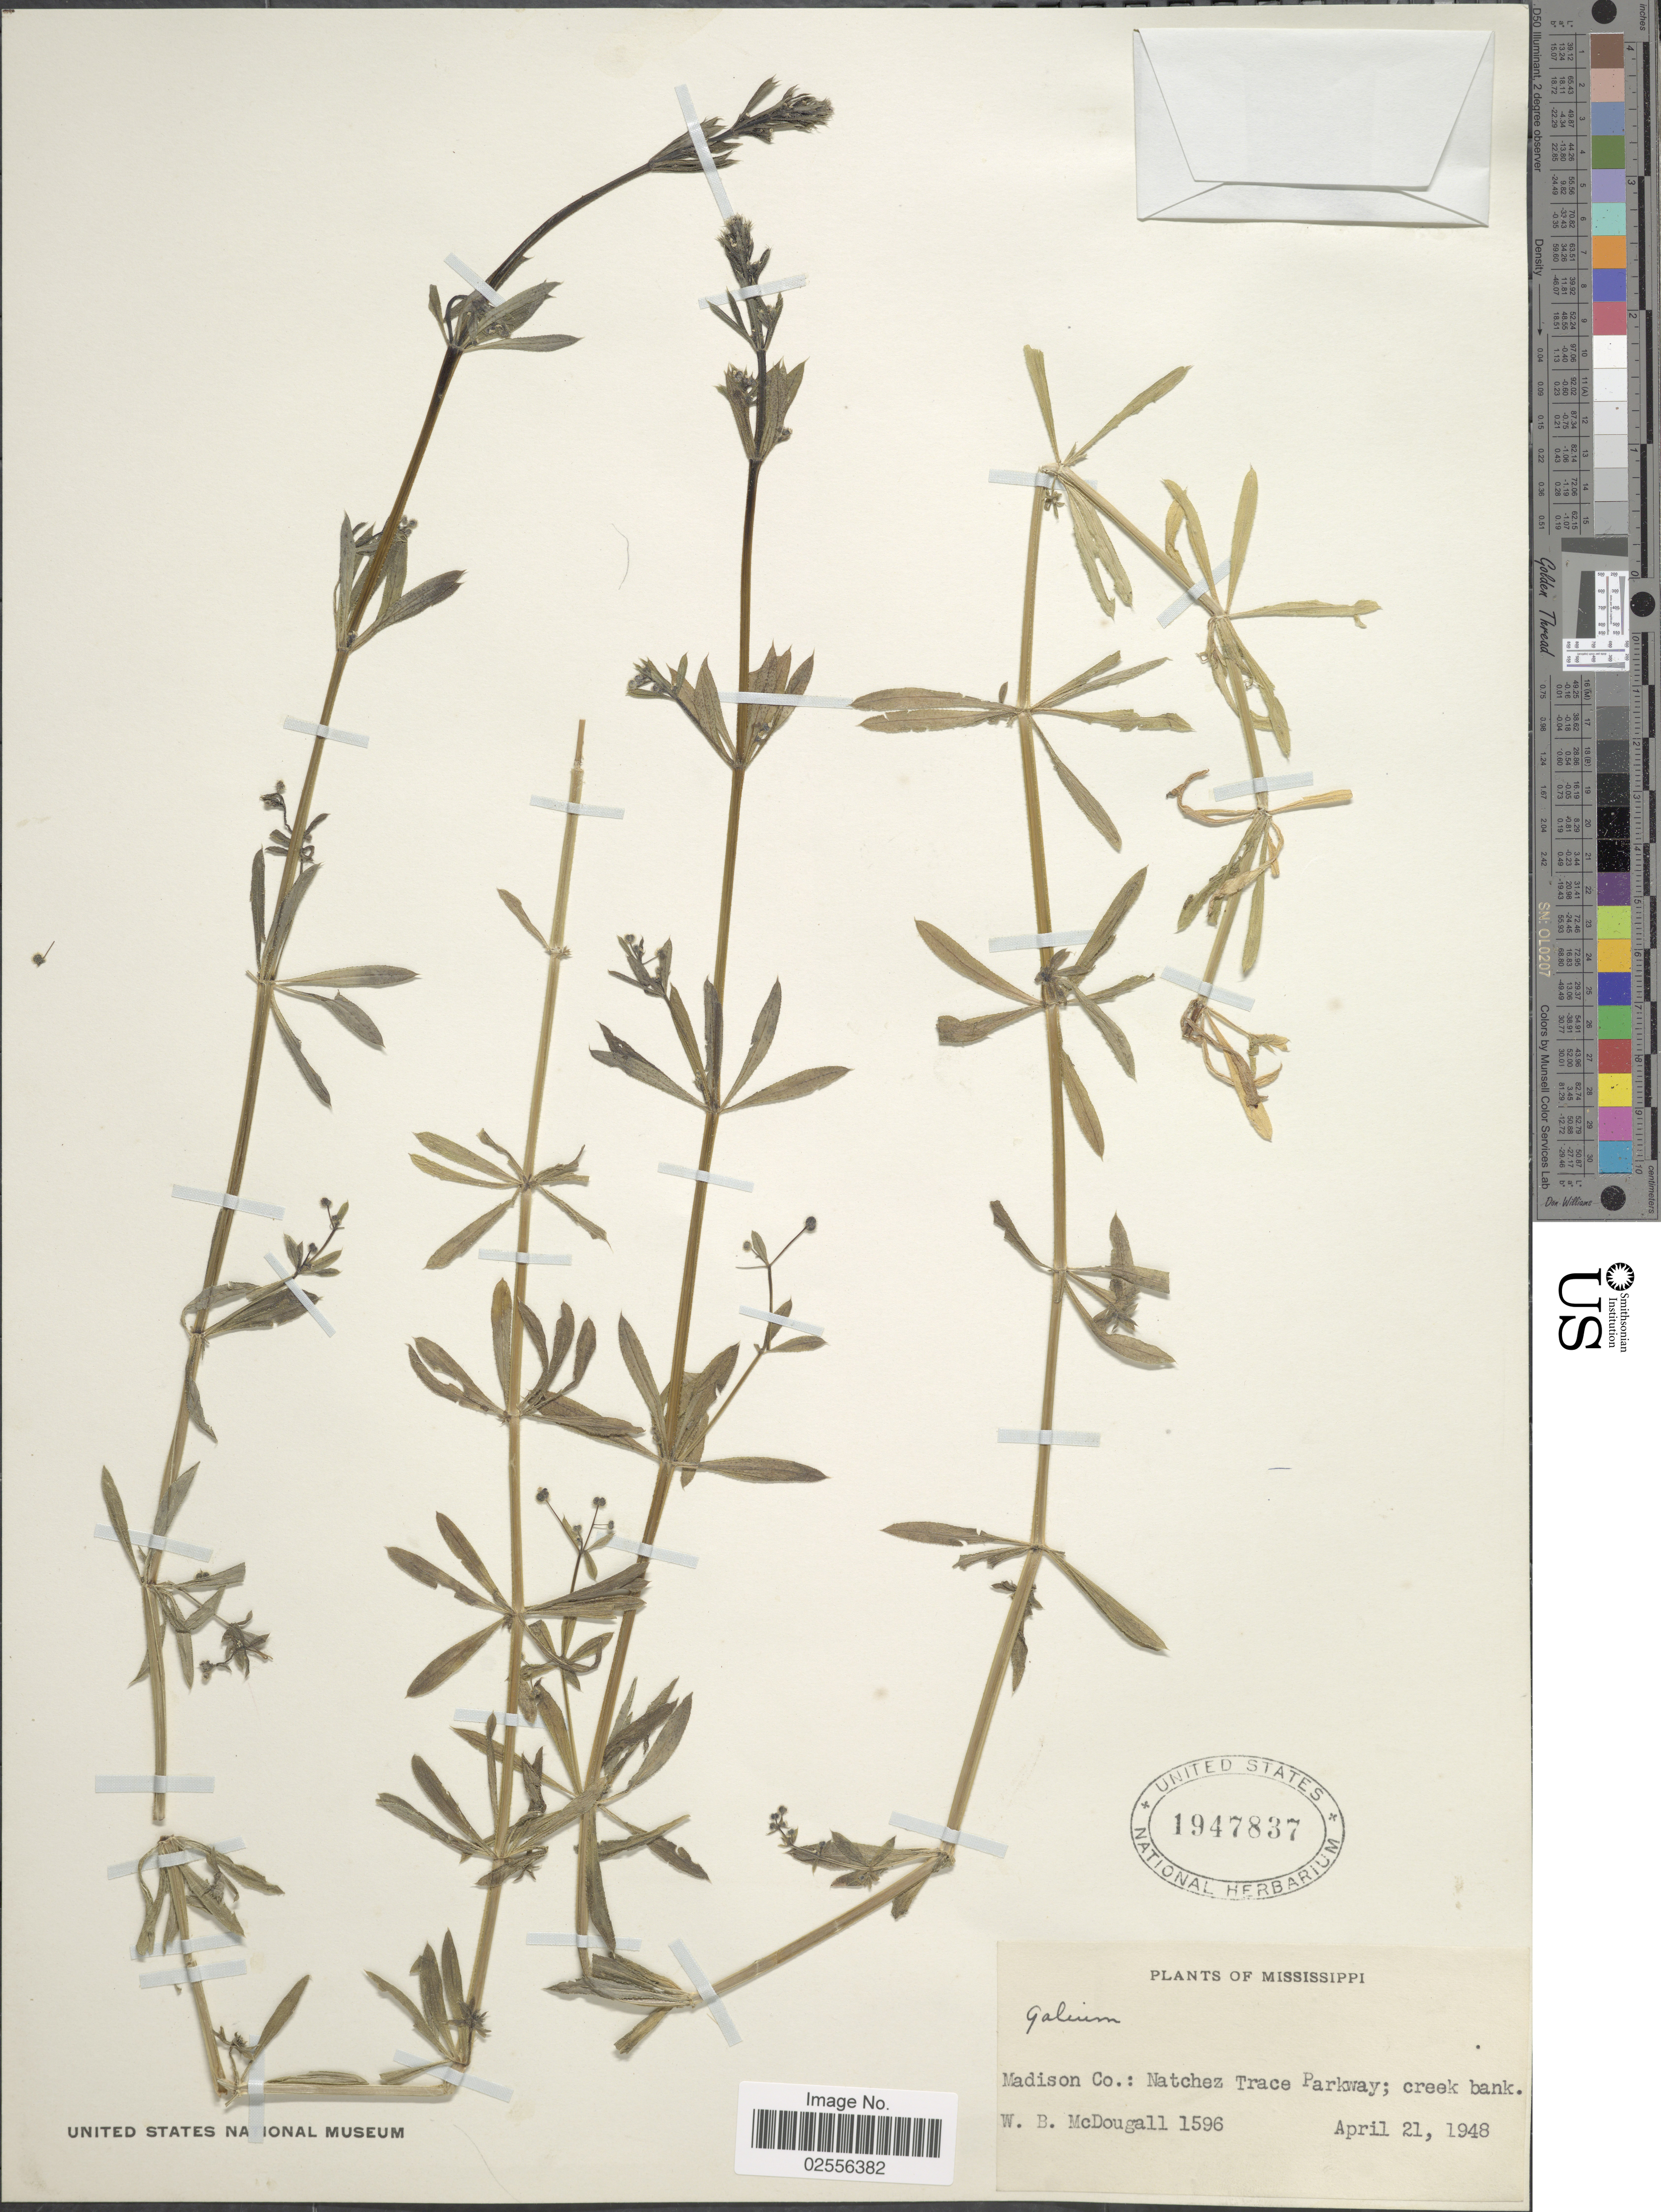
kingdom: Plantae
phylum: Tracheophyta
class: Magnoliopsida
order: Gentianales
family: Rubiaceae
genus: Galium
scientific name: Galium aparine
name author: L.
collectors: W. B. McDougall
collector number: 1596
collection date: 1948-04-21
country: United States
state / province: Mississippi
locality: Madison Co.: Natchez Trace Parkway; creek bank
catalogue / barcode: US 1947837